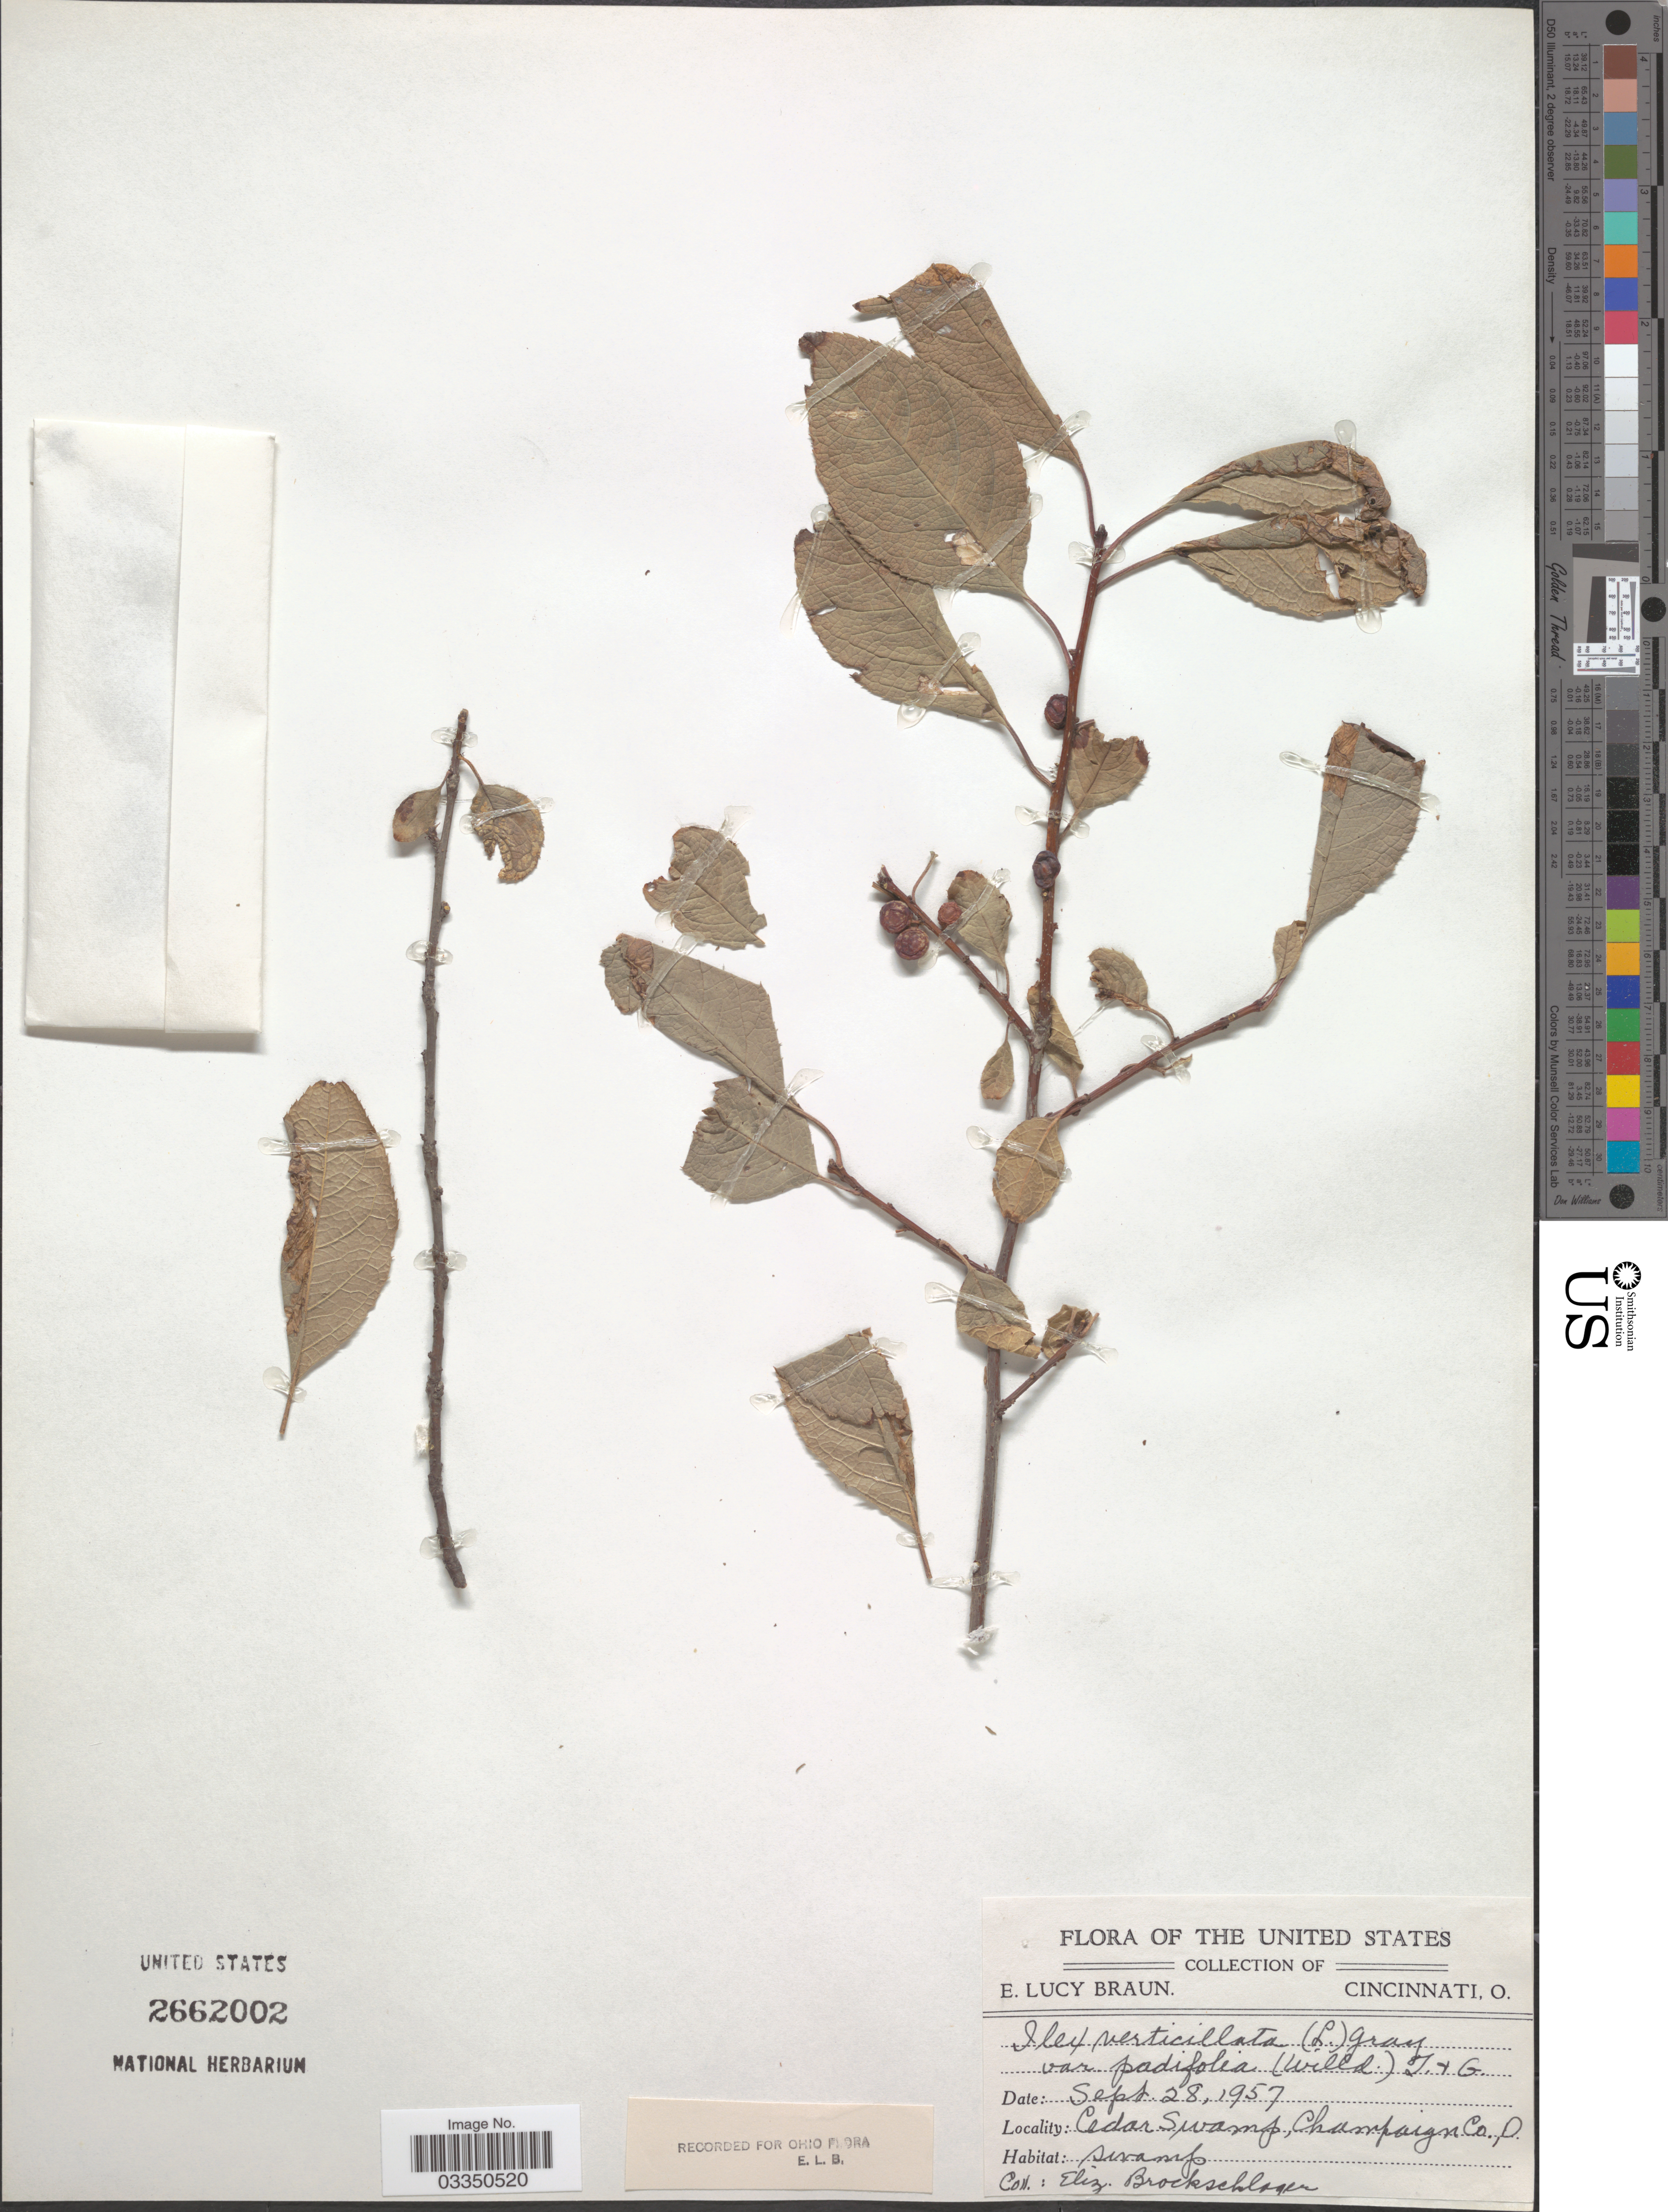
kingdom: Plantae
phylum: Tracheophyta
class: Magnoliopsida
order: Aquifoliales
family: Aquifoliaceae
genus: Ilex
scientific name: Ilex verticillata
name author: (L.) A. Gray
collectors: E. Brockschlager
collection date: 1957-09-28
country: United States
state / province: Ohio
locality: Cedar Swamp, Champaign Co.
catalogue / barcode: US 2662002